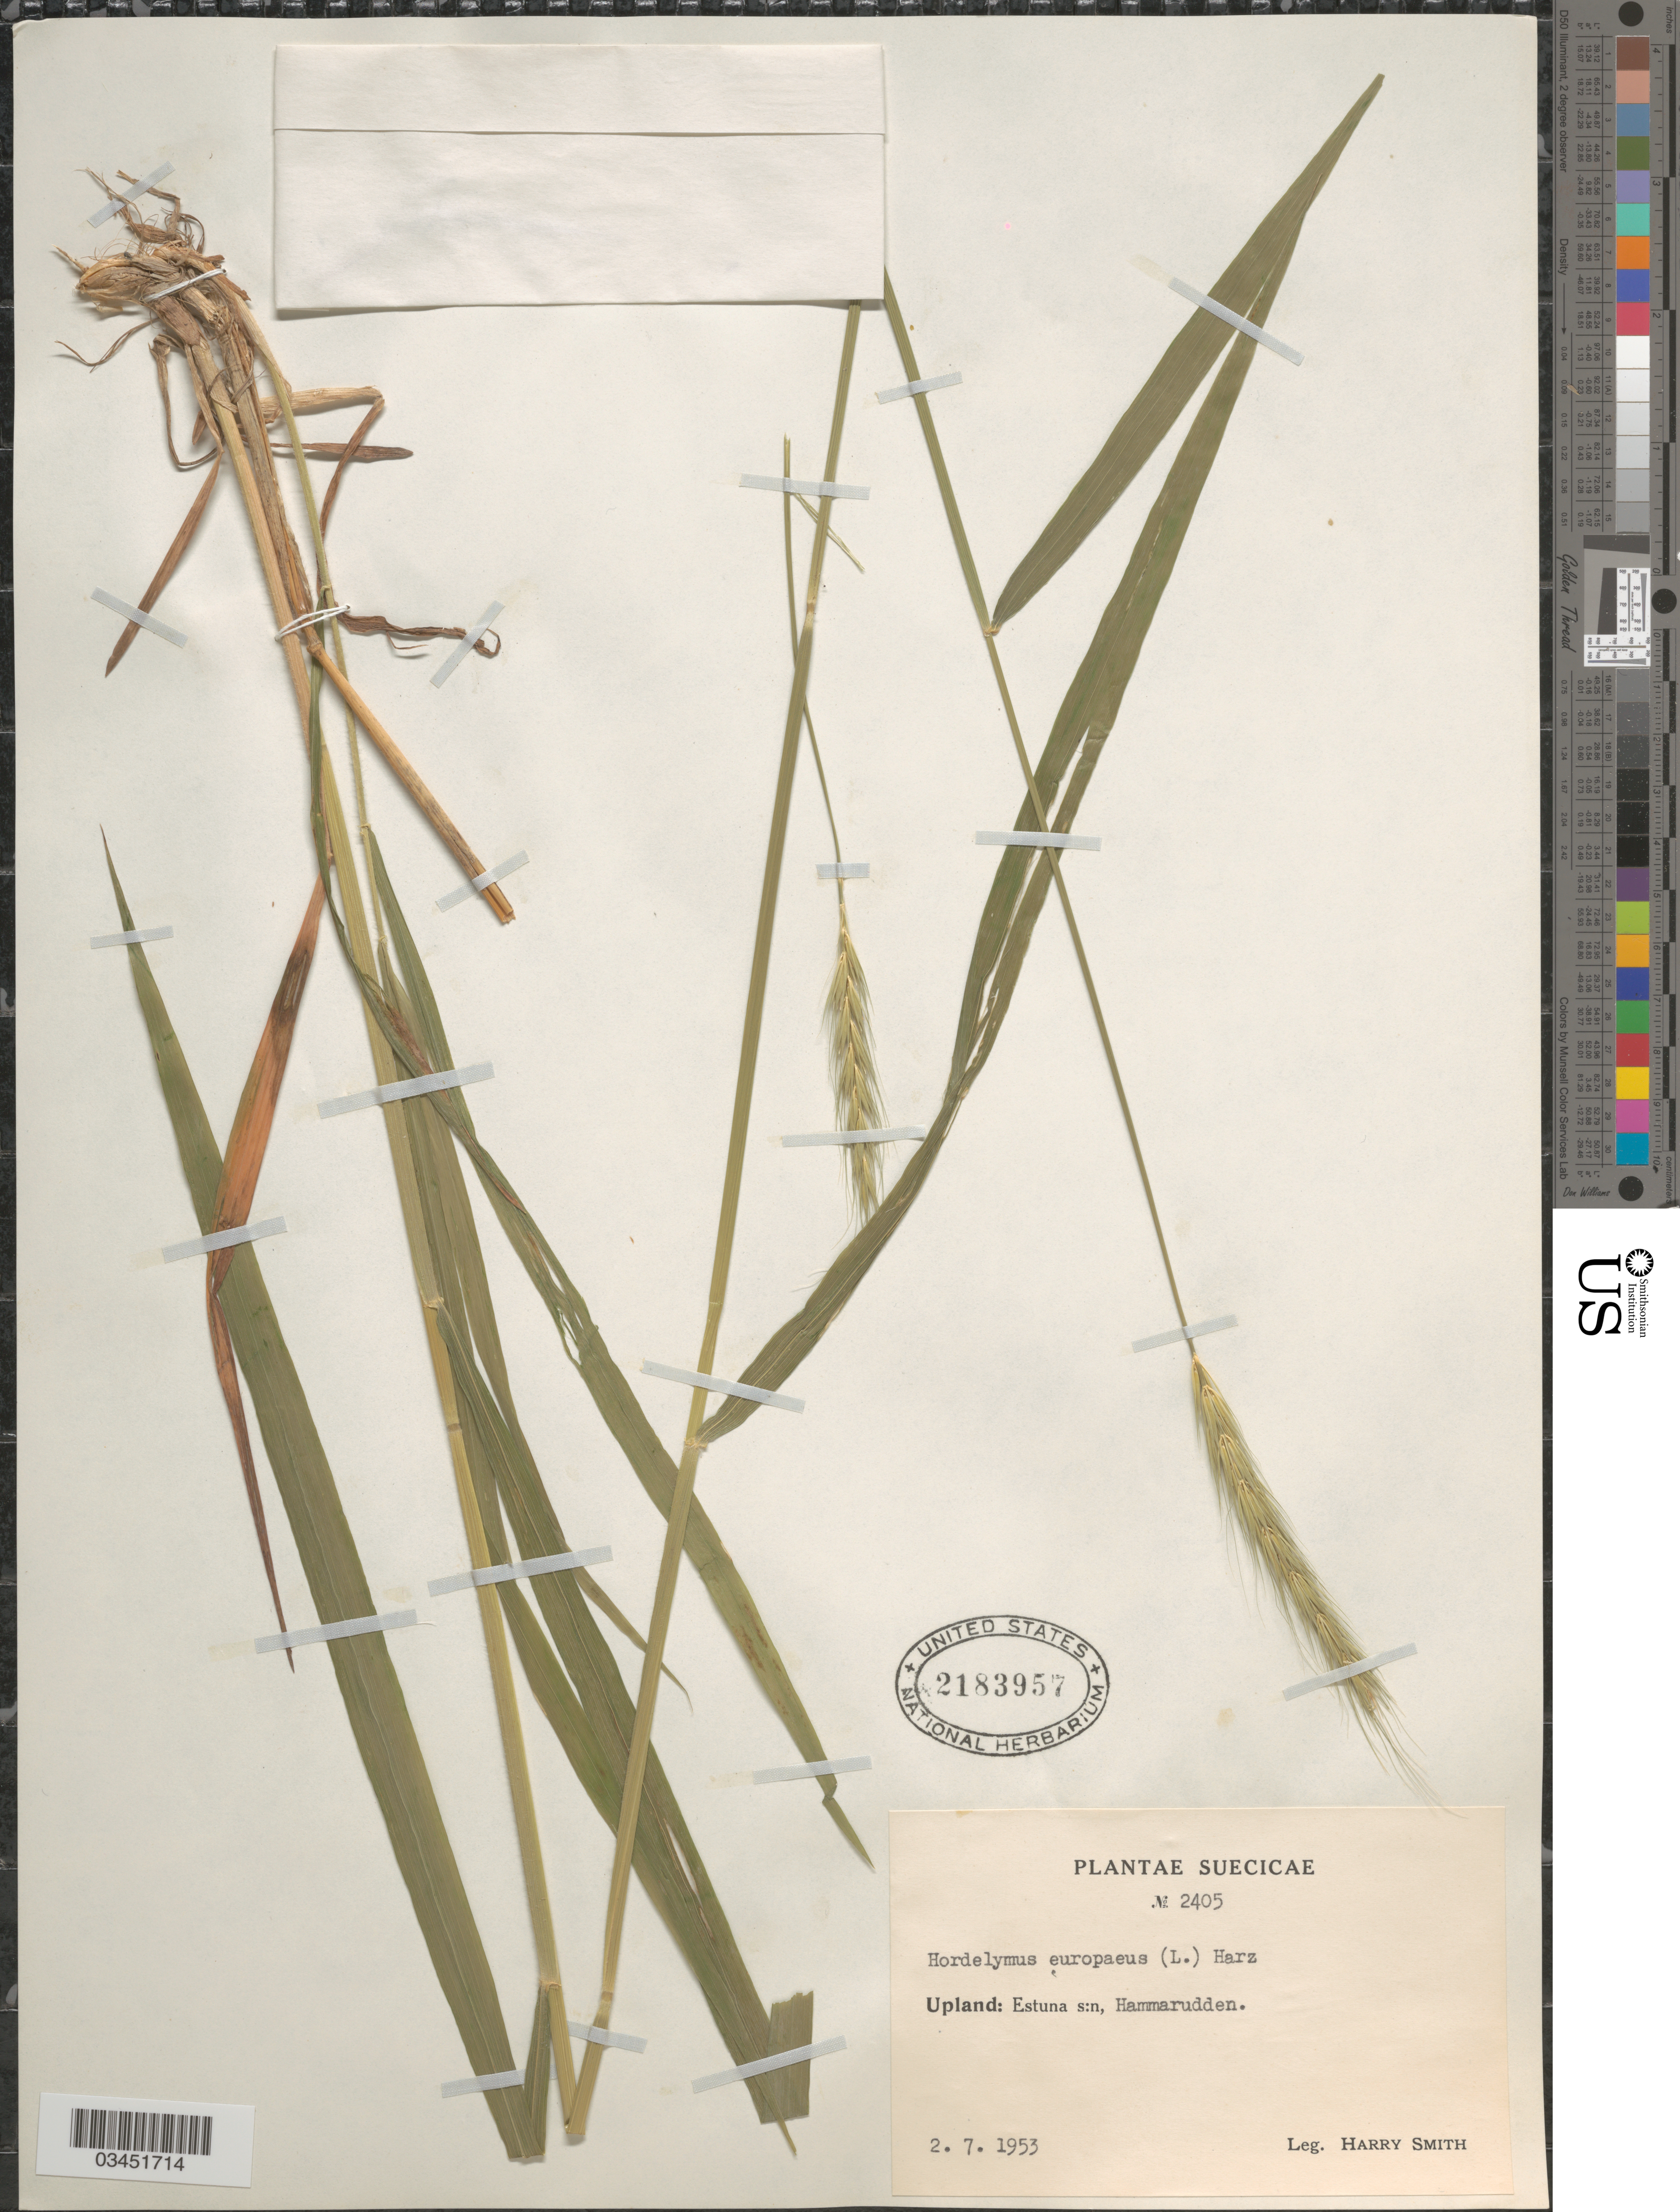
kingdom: Plantae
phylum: Tracheophyta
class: Liliopsida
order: Poales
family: Poaceae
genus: Hordelymus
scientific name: Hordelymus europaeus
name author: (L.) Jess. ex Harz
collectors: H. Smith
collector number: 2405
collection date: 1953-07-02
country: Sweden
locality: Suecicae. Upland: Estuna s:n, Hammarudden.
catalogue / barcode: US 2183957